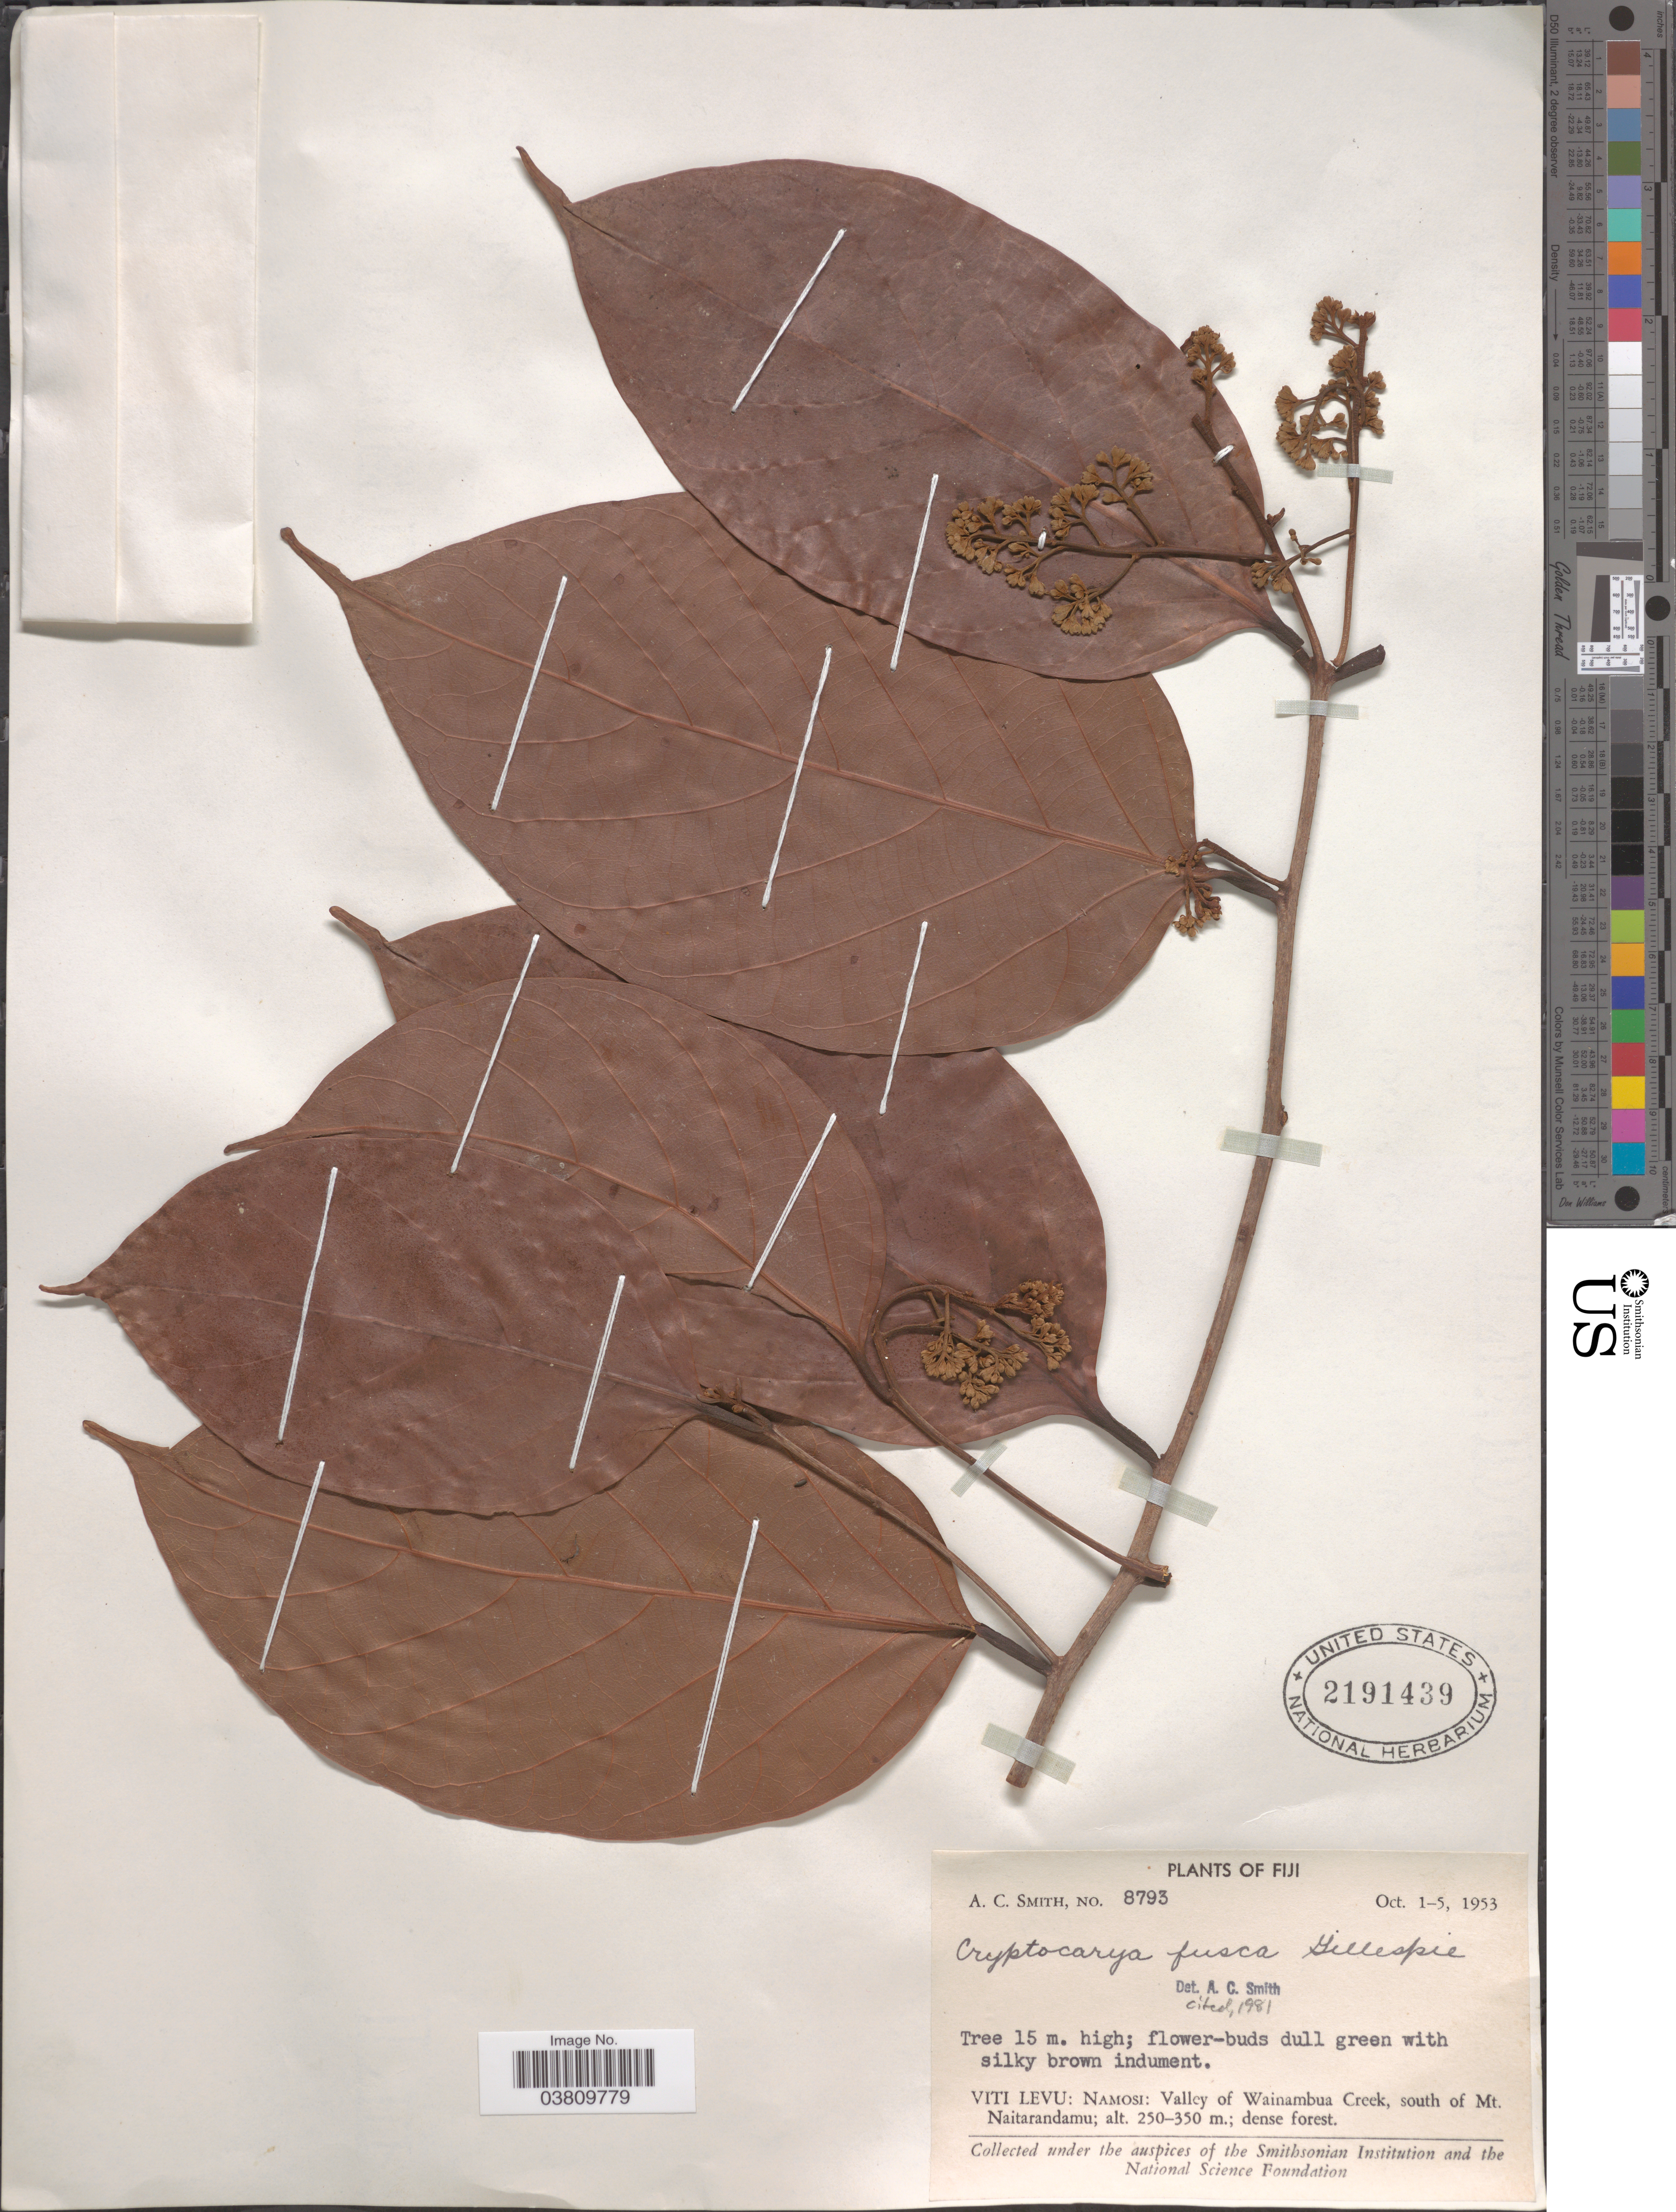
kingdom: Plantae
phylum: Tracheophyta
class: Magnoliopsida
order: Laurales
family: Lauraceae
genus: Cryptocarya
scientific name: Cryptocarya fusca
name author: Gillespie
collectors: A. C. Smith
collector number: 8793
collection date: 1953-10-01/1953-10-05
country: Fiji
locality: Viti Levu: Namosi: Valley of Wainambua Creek, south of Mt. Naitarandamu.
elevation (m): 250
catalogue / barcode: US 2191439